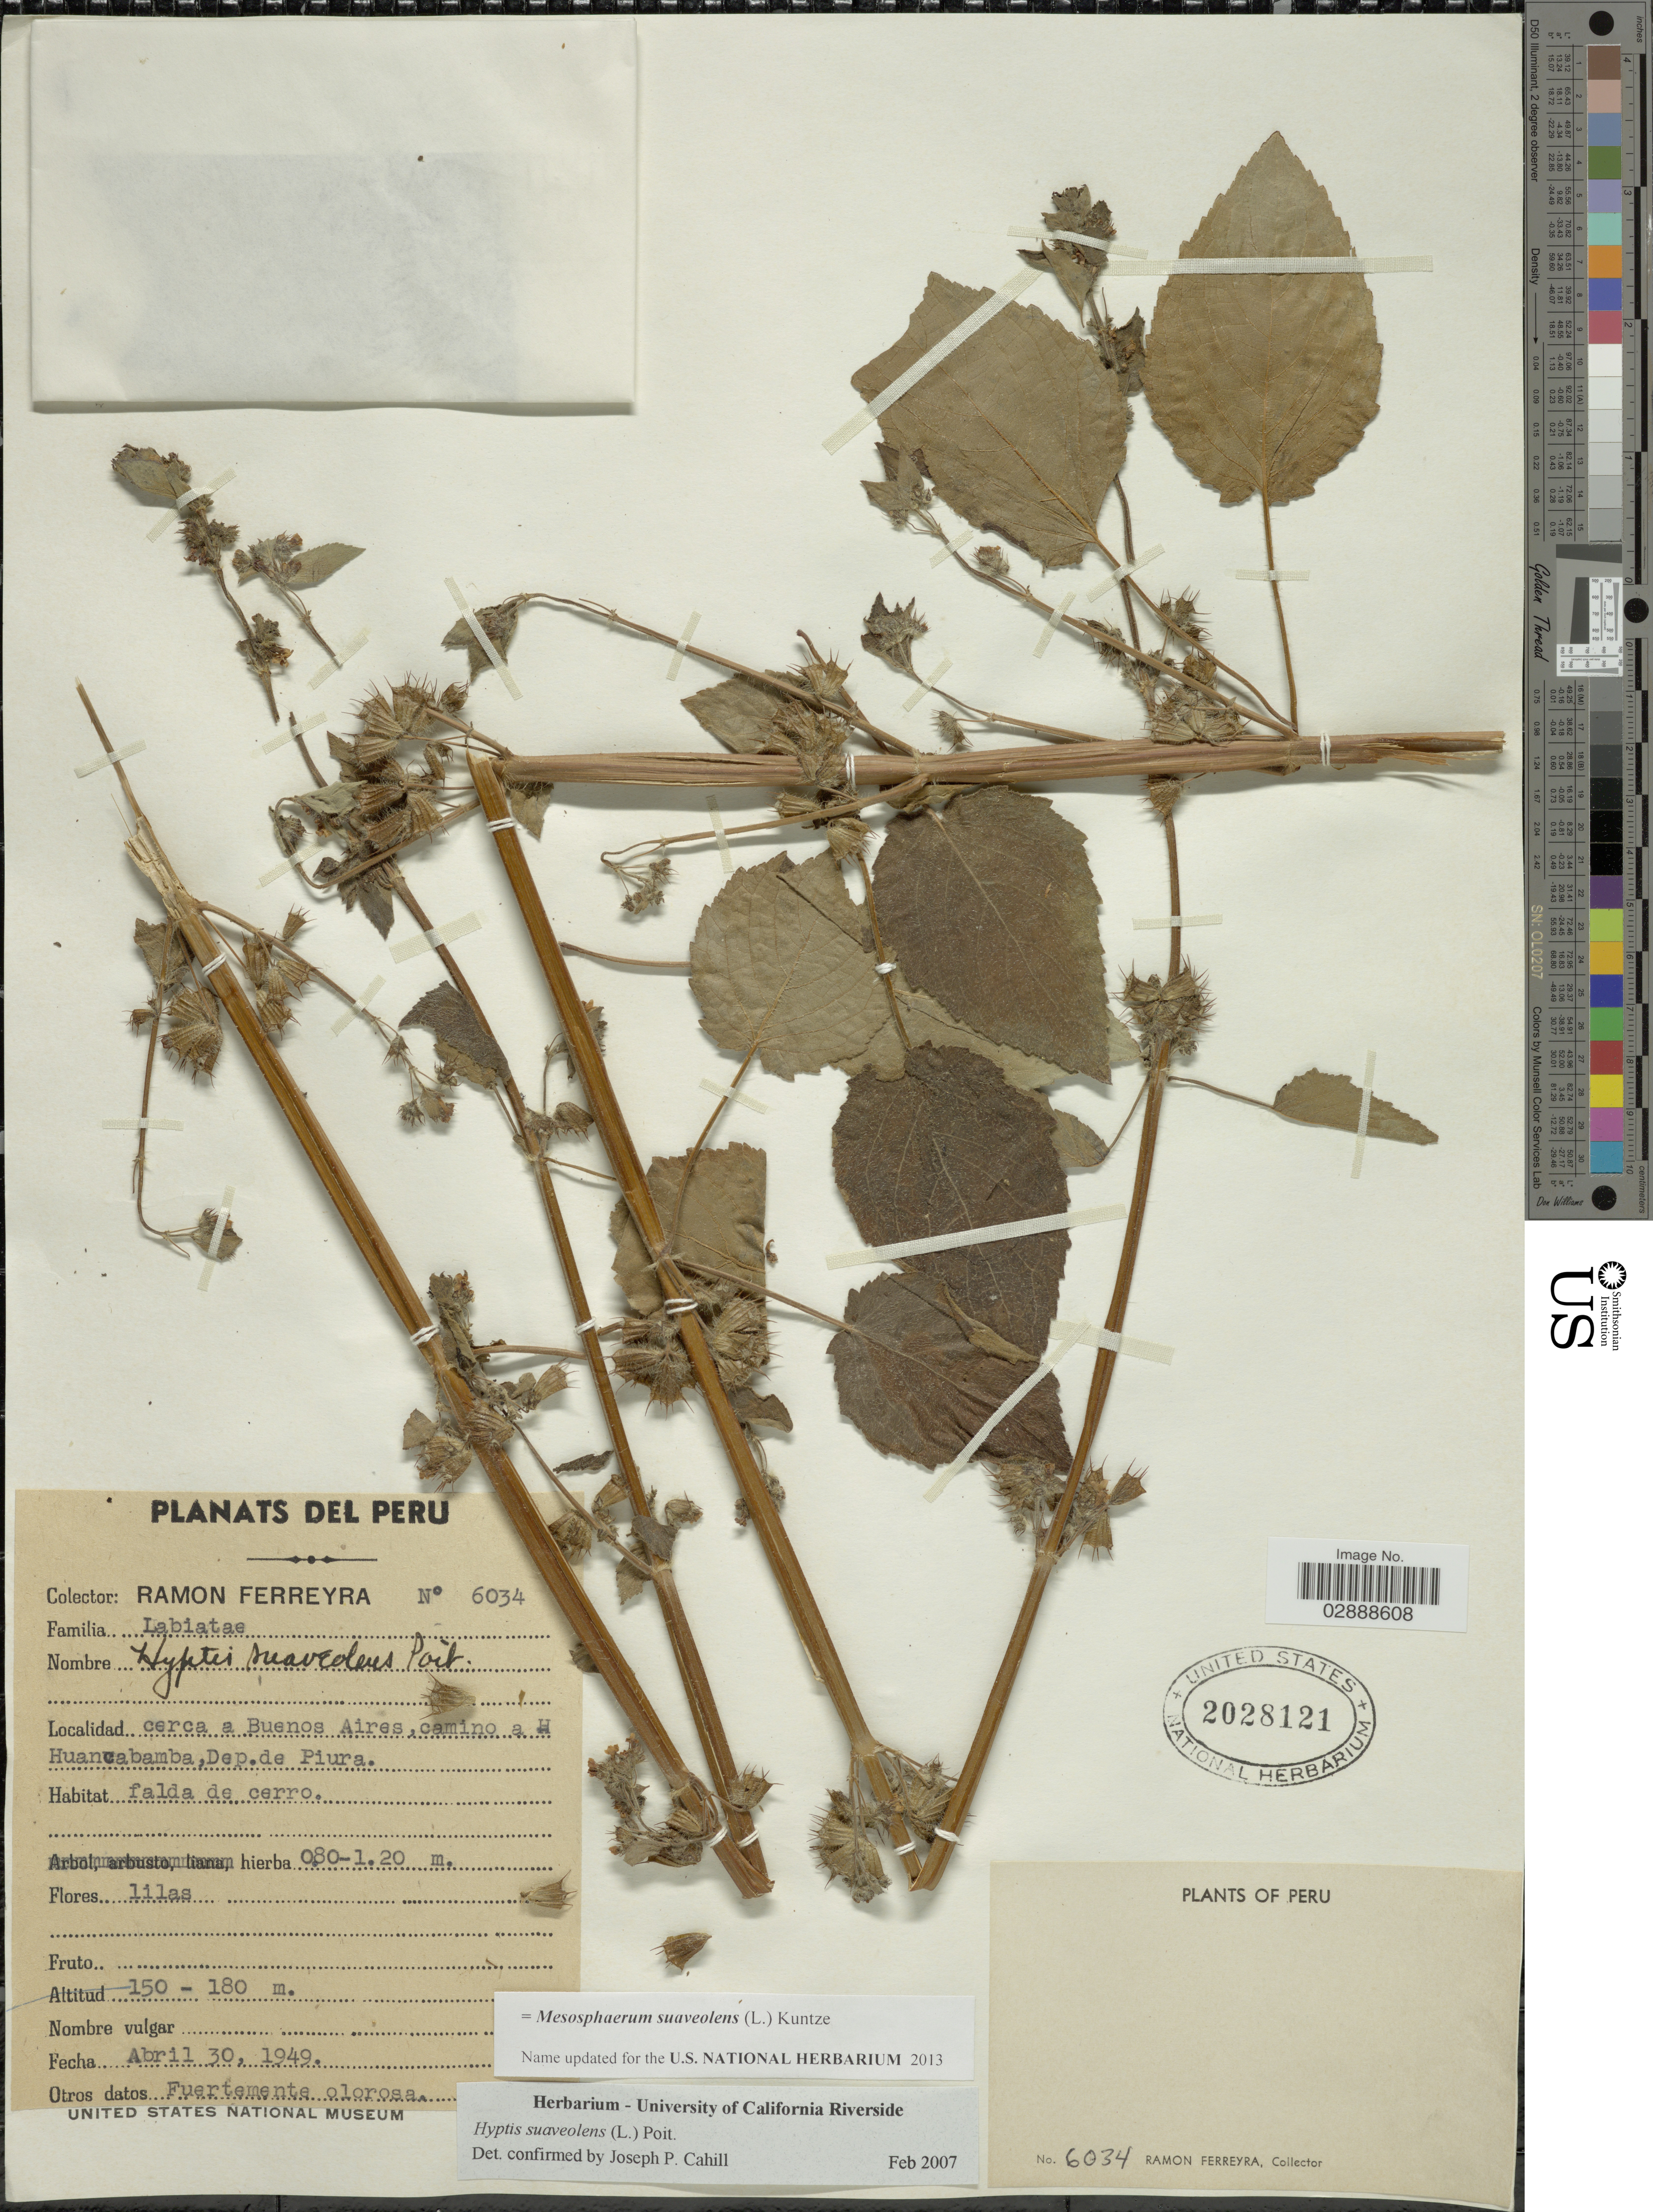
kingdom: Plantae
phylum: Tracheophyta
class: Magnoliopsida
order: Lamiales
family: Lamiaceae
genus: Mesosphaerum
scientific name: Mesosphaerum suaveolens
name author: (L.) Kuntze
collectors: R. A. Ferreyra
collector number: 6034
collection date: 1949-04-30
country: Peru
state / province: Piura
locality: Cerca a Buenos Aires, camino a Huancabamba, Dep. de Piura.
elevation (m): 150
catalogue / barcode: US 2028121